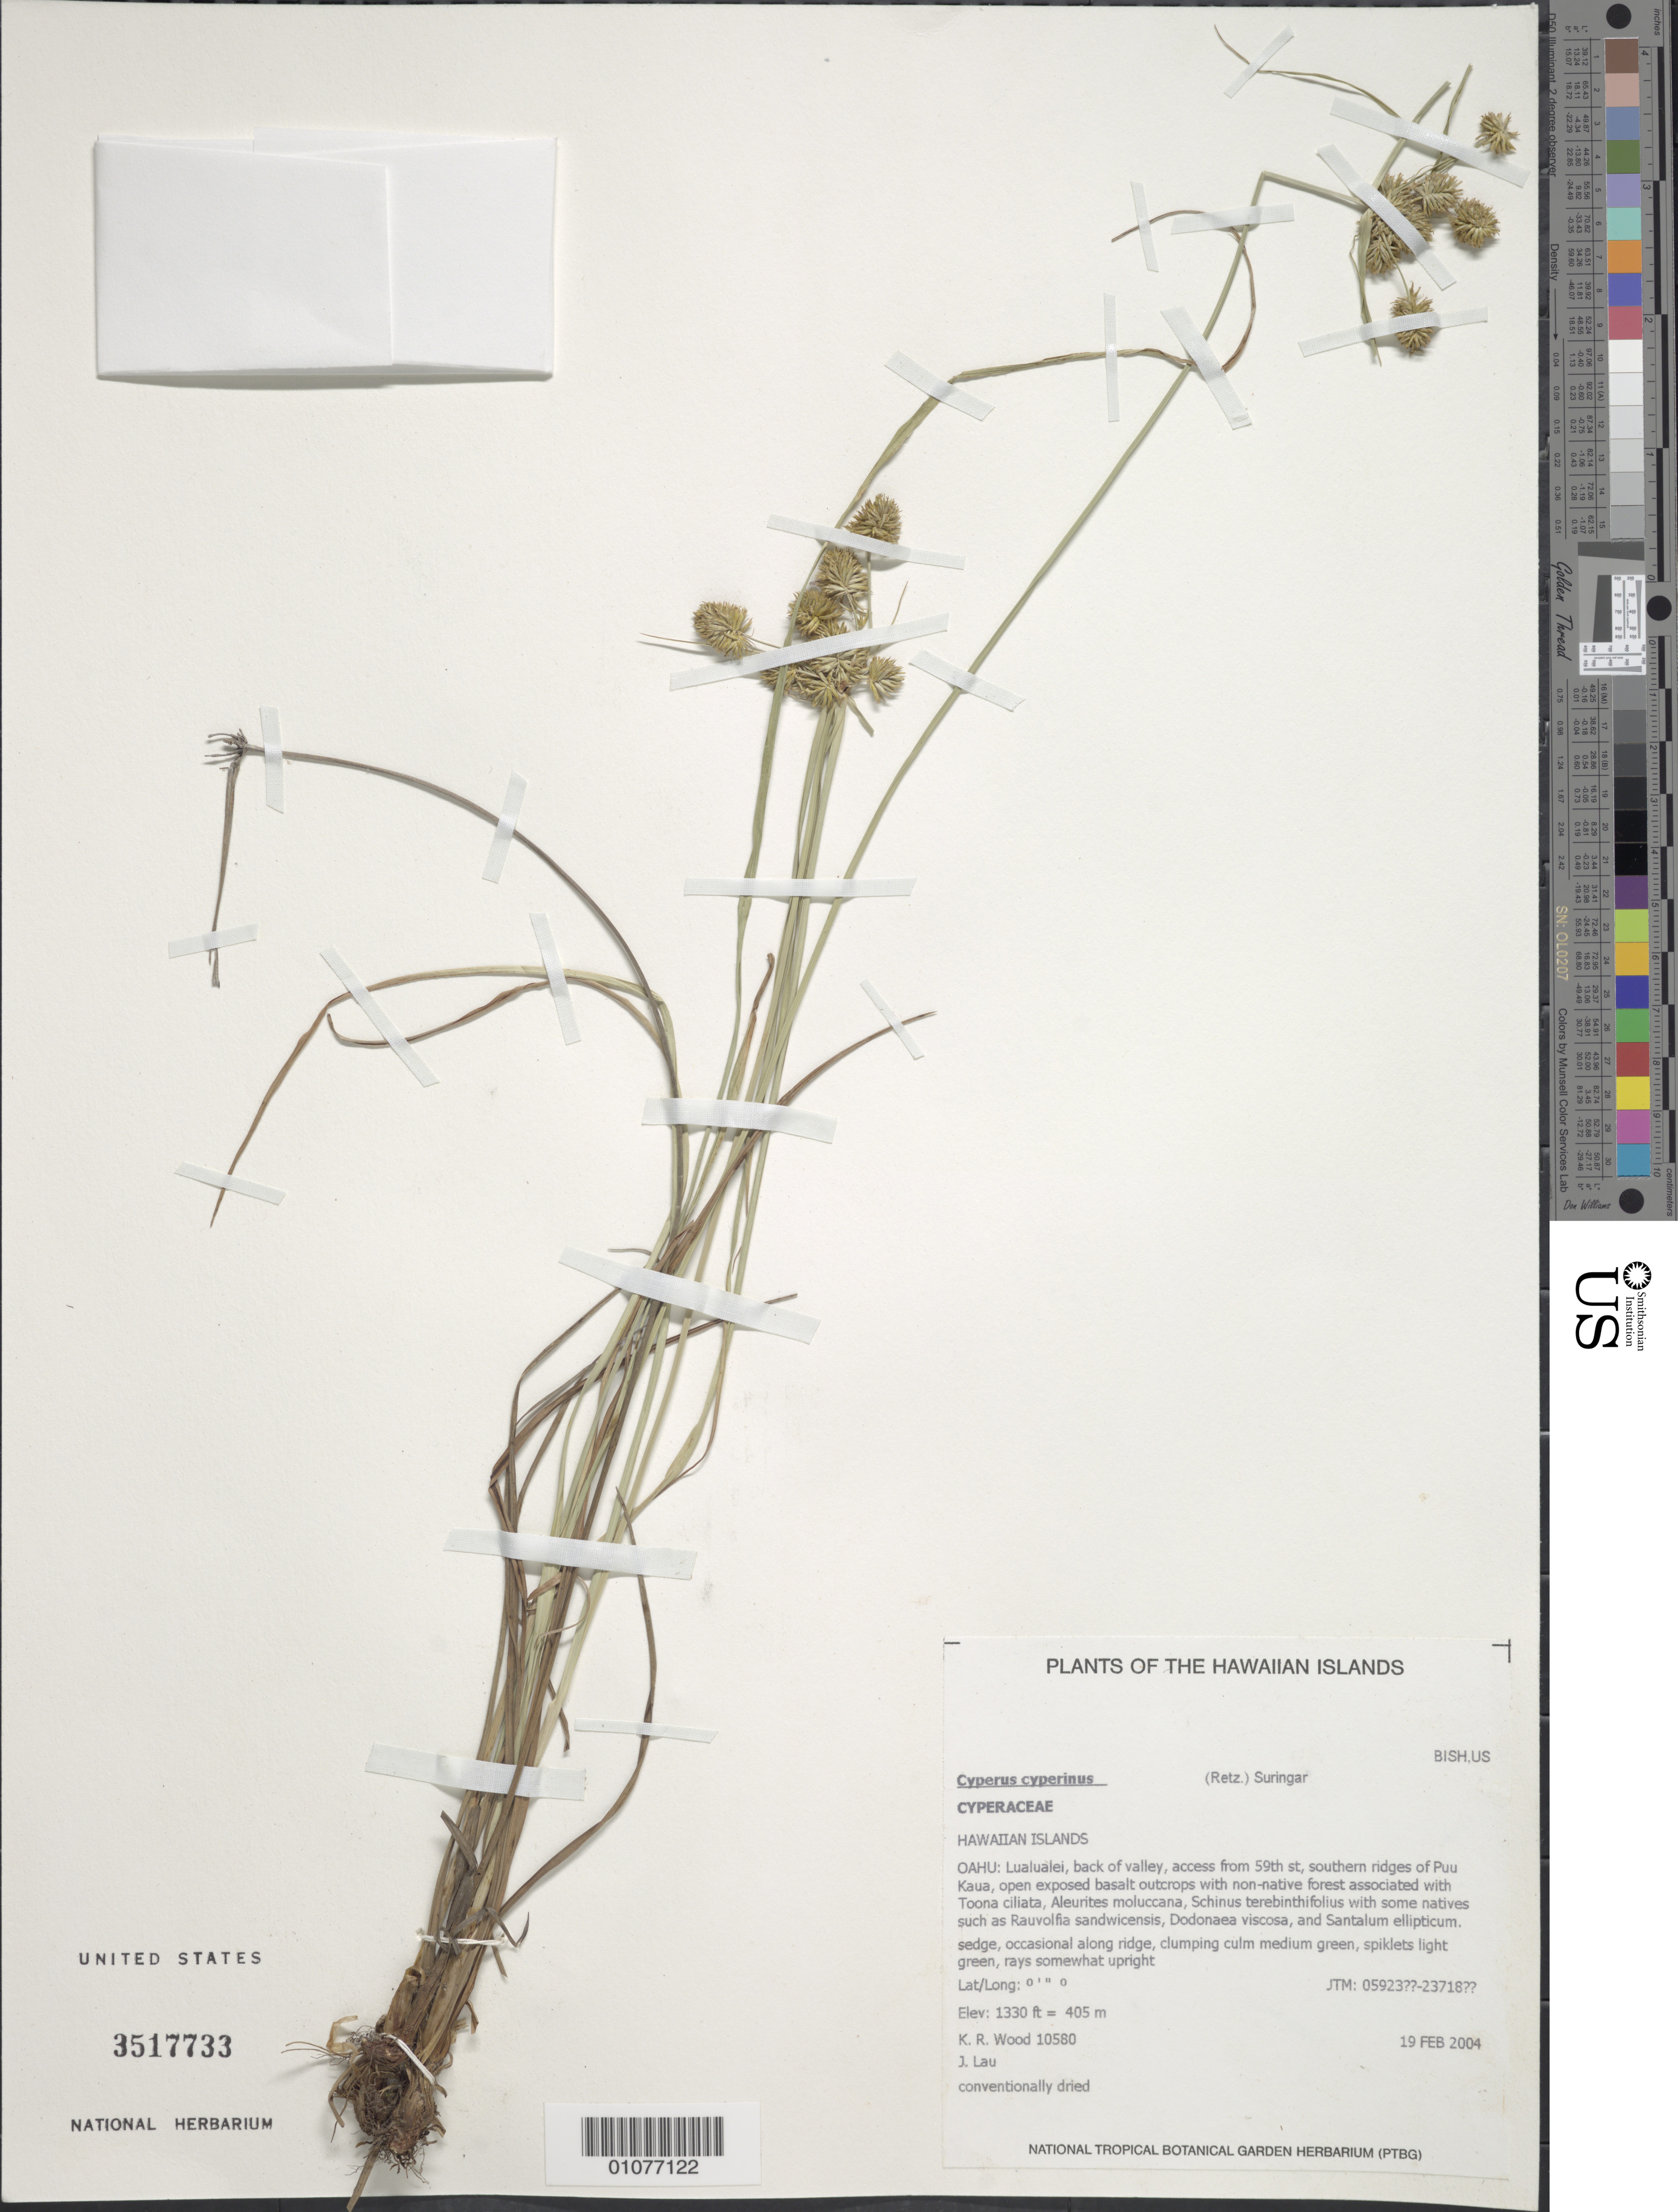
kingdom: Plantae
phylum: Tracheophyta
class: Liliopsida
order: Poales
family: Cyperaceae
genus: Cyperus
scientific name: Cyperus croceus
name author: Vahl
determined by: Strong, M. T., (US), Smithsonian Institution - National Museum of Natural History (UNITED STATES)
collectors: K. R. Wood & J. Lau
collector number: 10580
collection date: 2004-02-19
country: United States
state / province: Hawaii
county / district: Honolulu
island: Oahu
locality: Lualualei, back of valley, access from 59th st, S ridges of Puu Kaua, open exposed basalt outcrops.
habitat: Non-native forest.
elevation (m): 405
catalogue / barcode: US 3517733